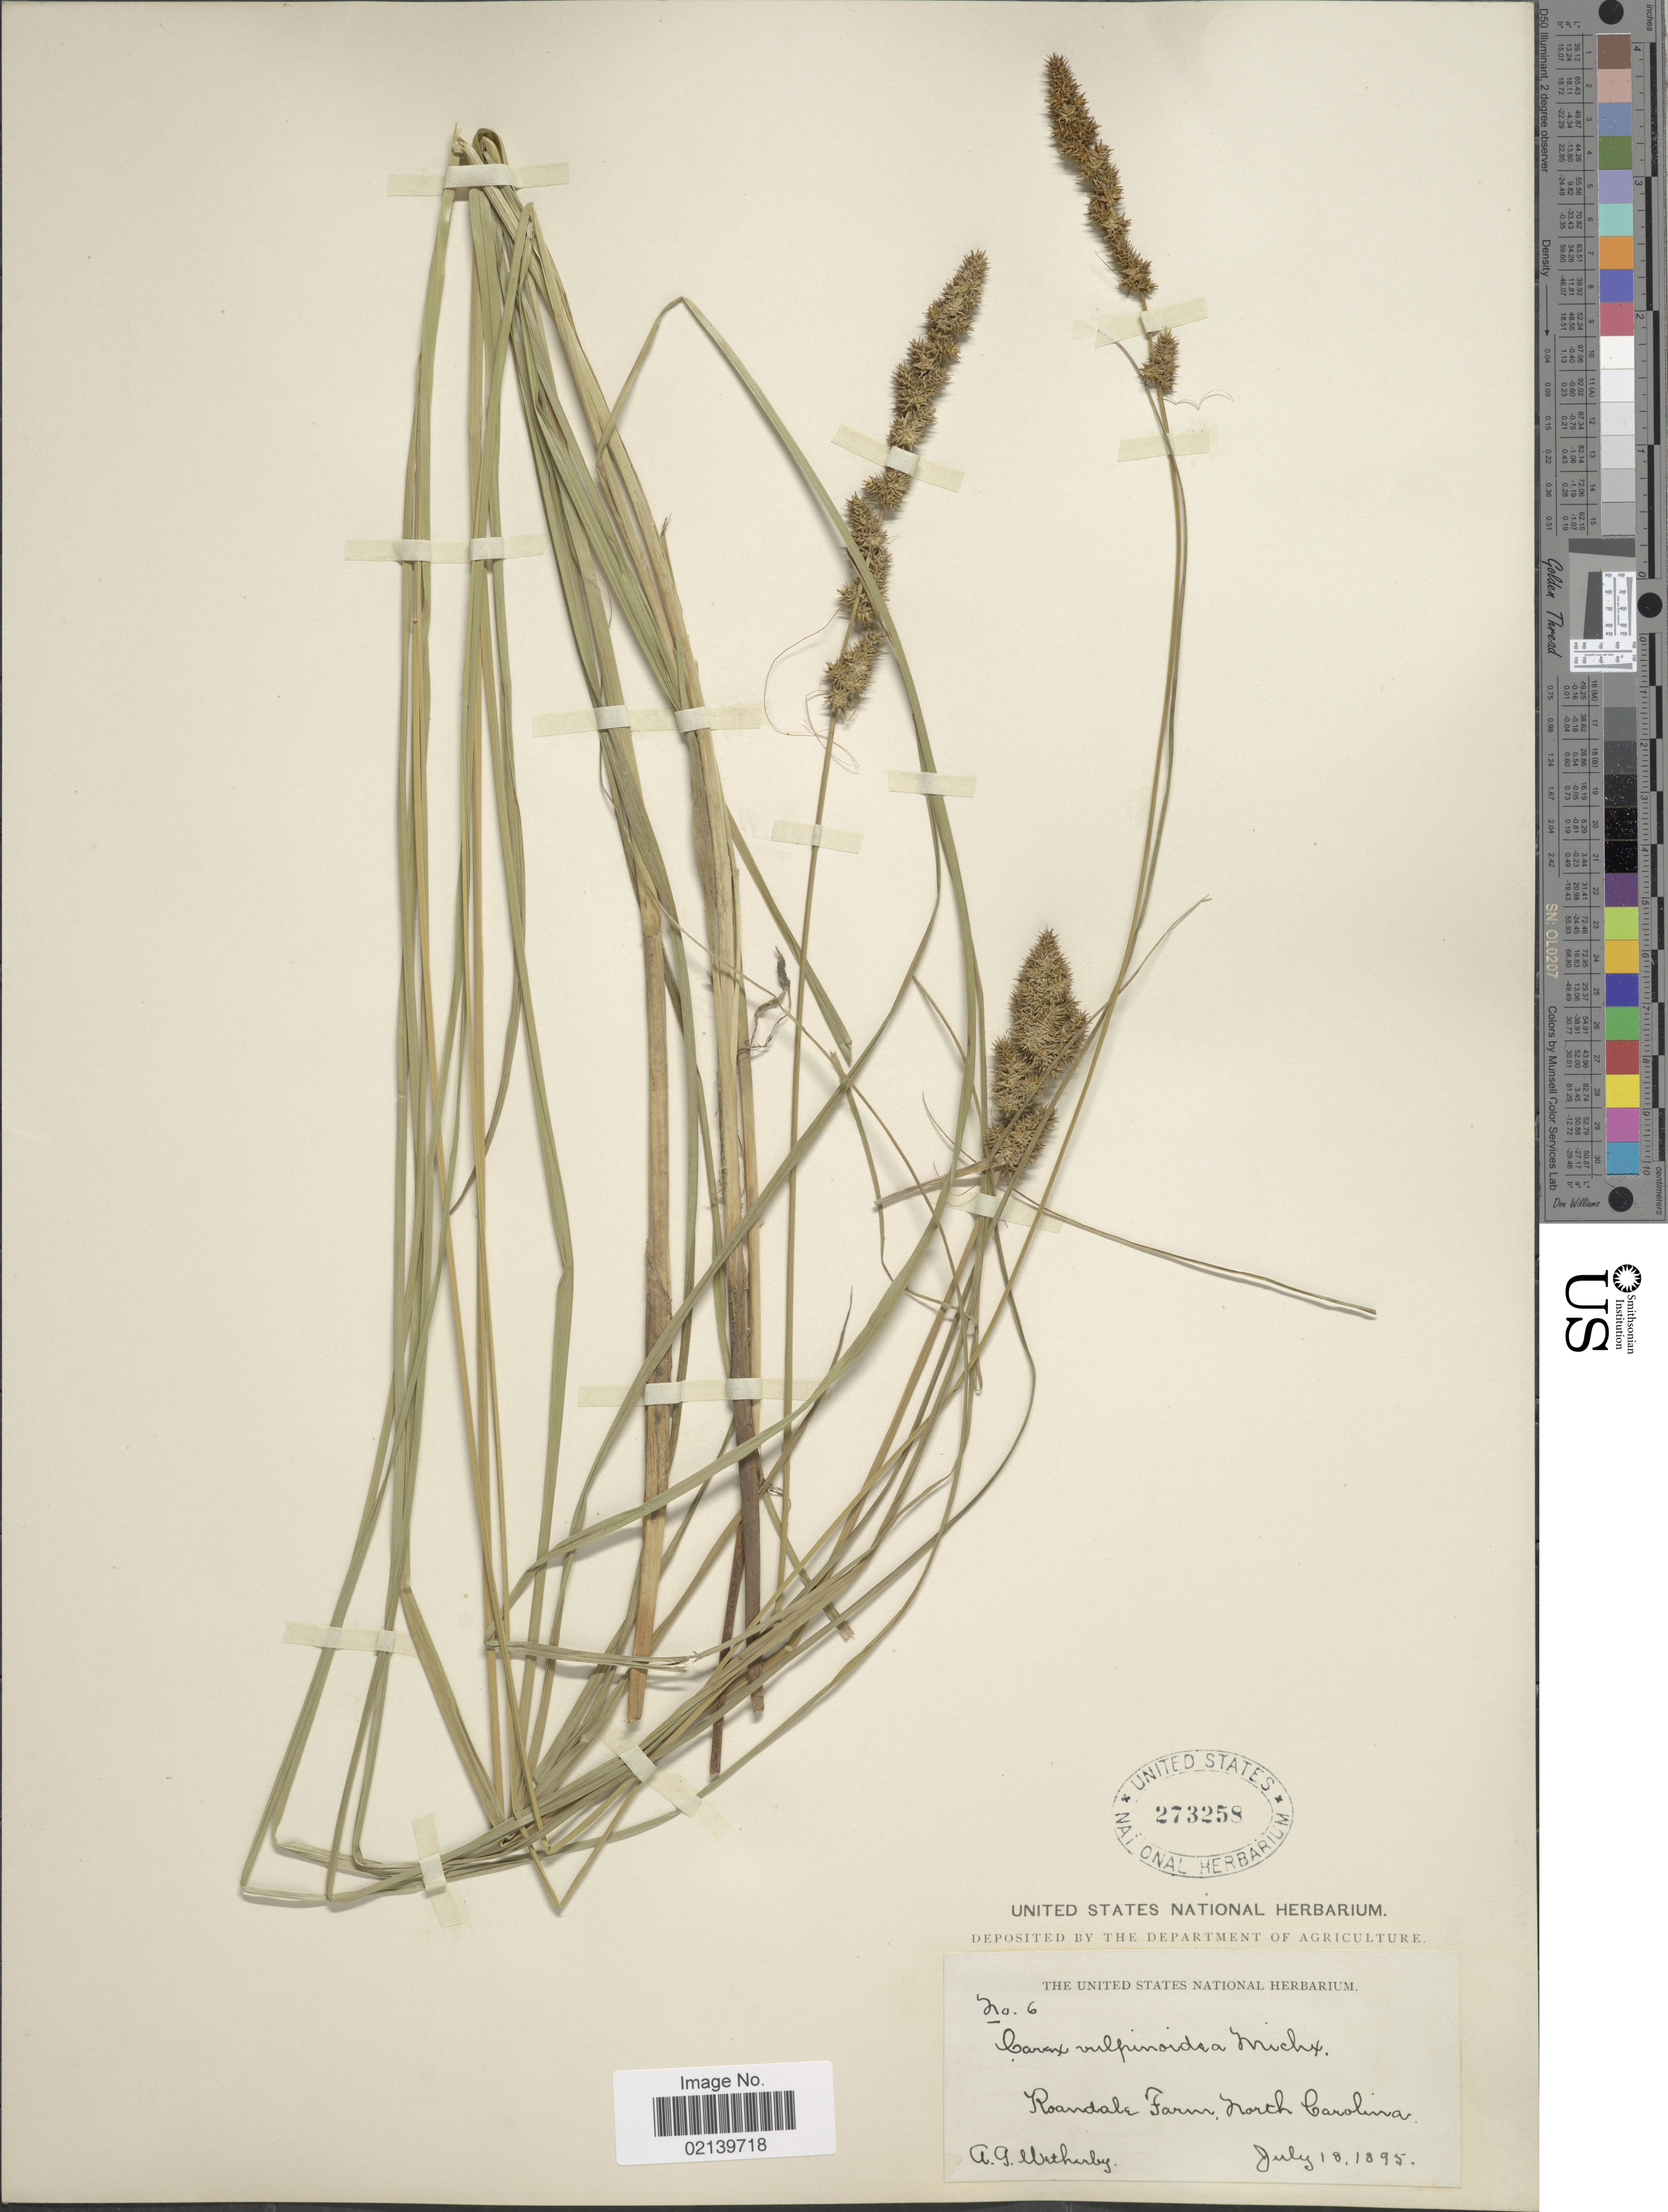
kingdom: Plantae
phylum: Tracheophyta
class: Liliopsida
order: Poales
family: Cyperaceae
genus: Carex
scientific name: Carex vulpinoidea Michx.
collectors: A. Wetherby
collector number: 6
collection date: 1895-07-18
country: United States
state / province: North Carolina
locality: Roandale Farm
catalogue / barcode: US 273258